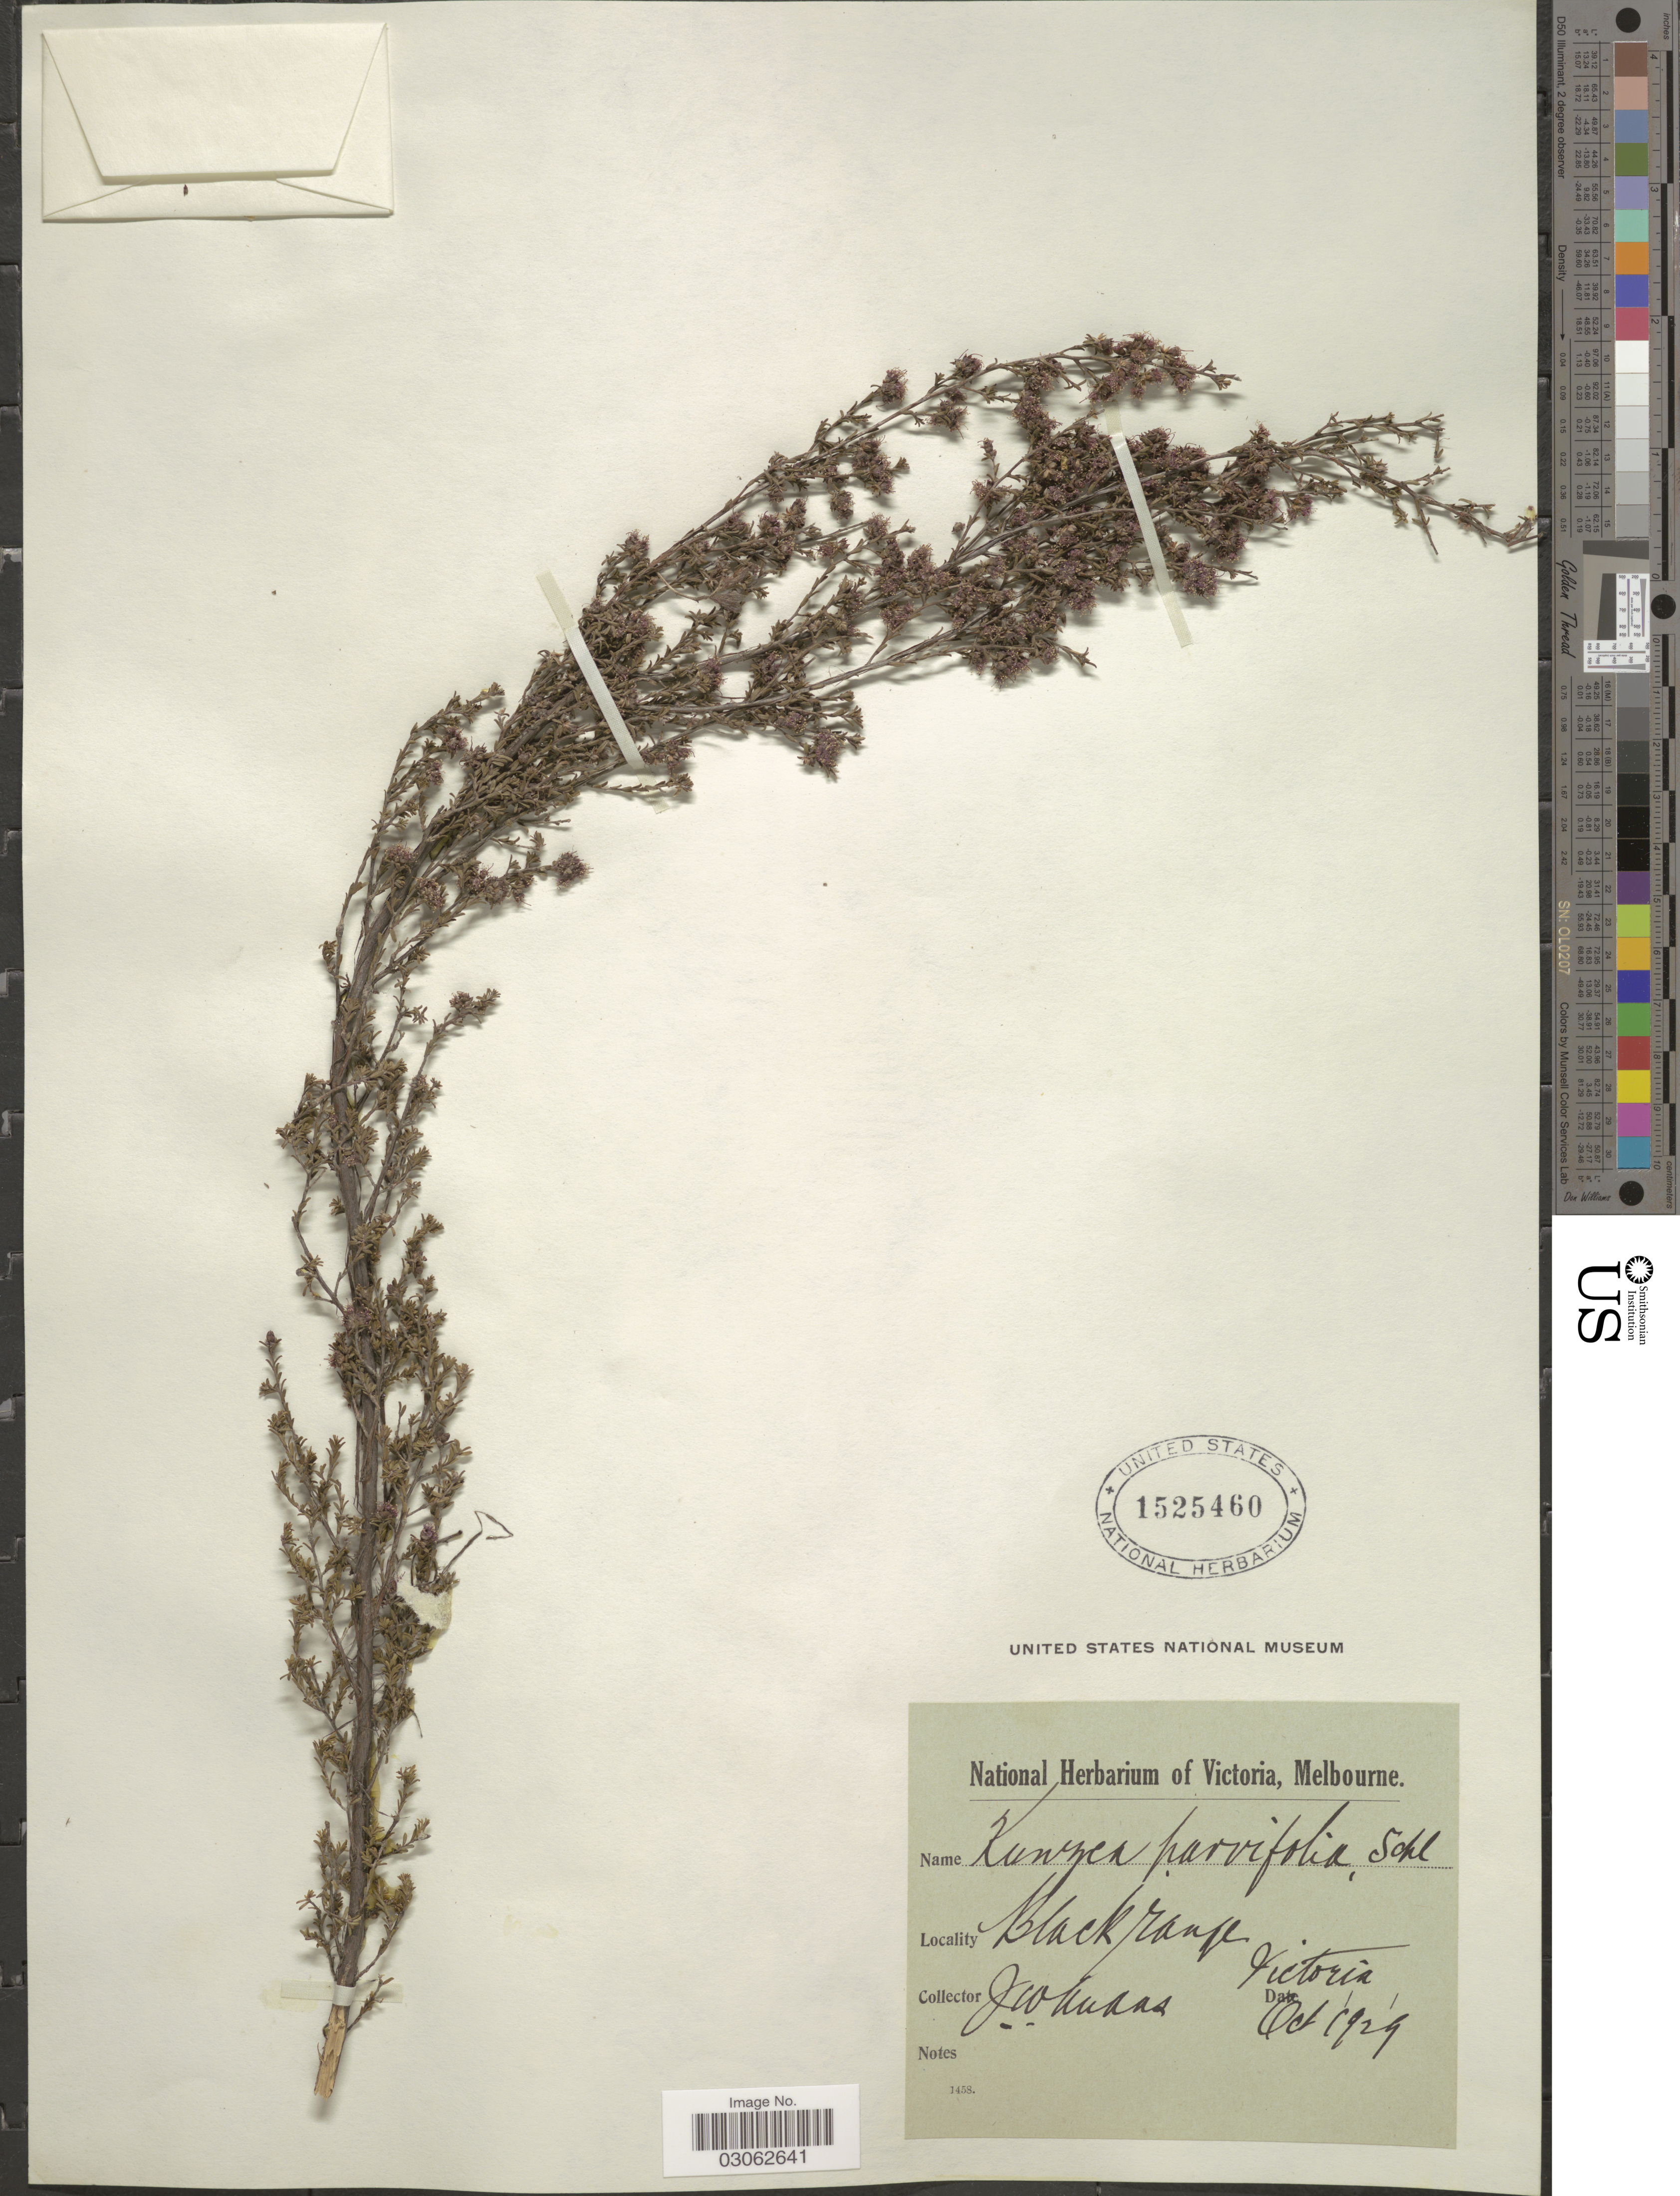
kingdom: Plantae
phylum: Tracheophyta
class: Magnoliopsida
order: Myrtales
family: Myrtaceae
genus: Kunzea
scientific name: Kunzea parvifolia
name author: Schauer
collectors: J. Audas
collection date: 1929-10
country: Australia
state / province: Victoria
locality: Black range. Victoria.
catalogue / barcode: US 1525460